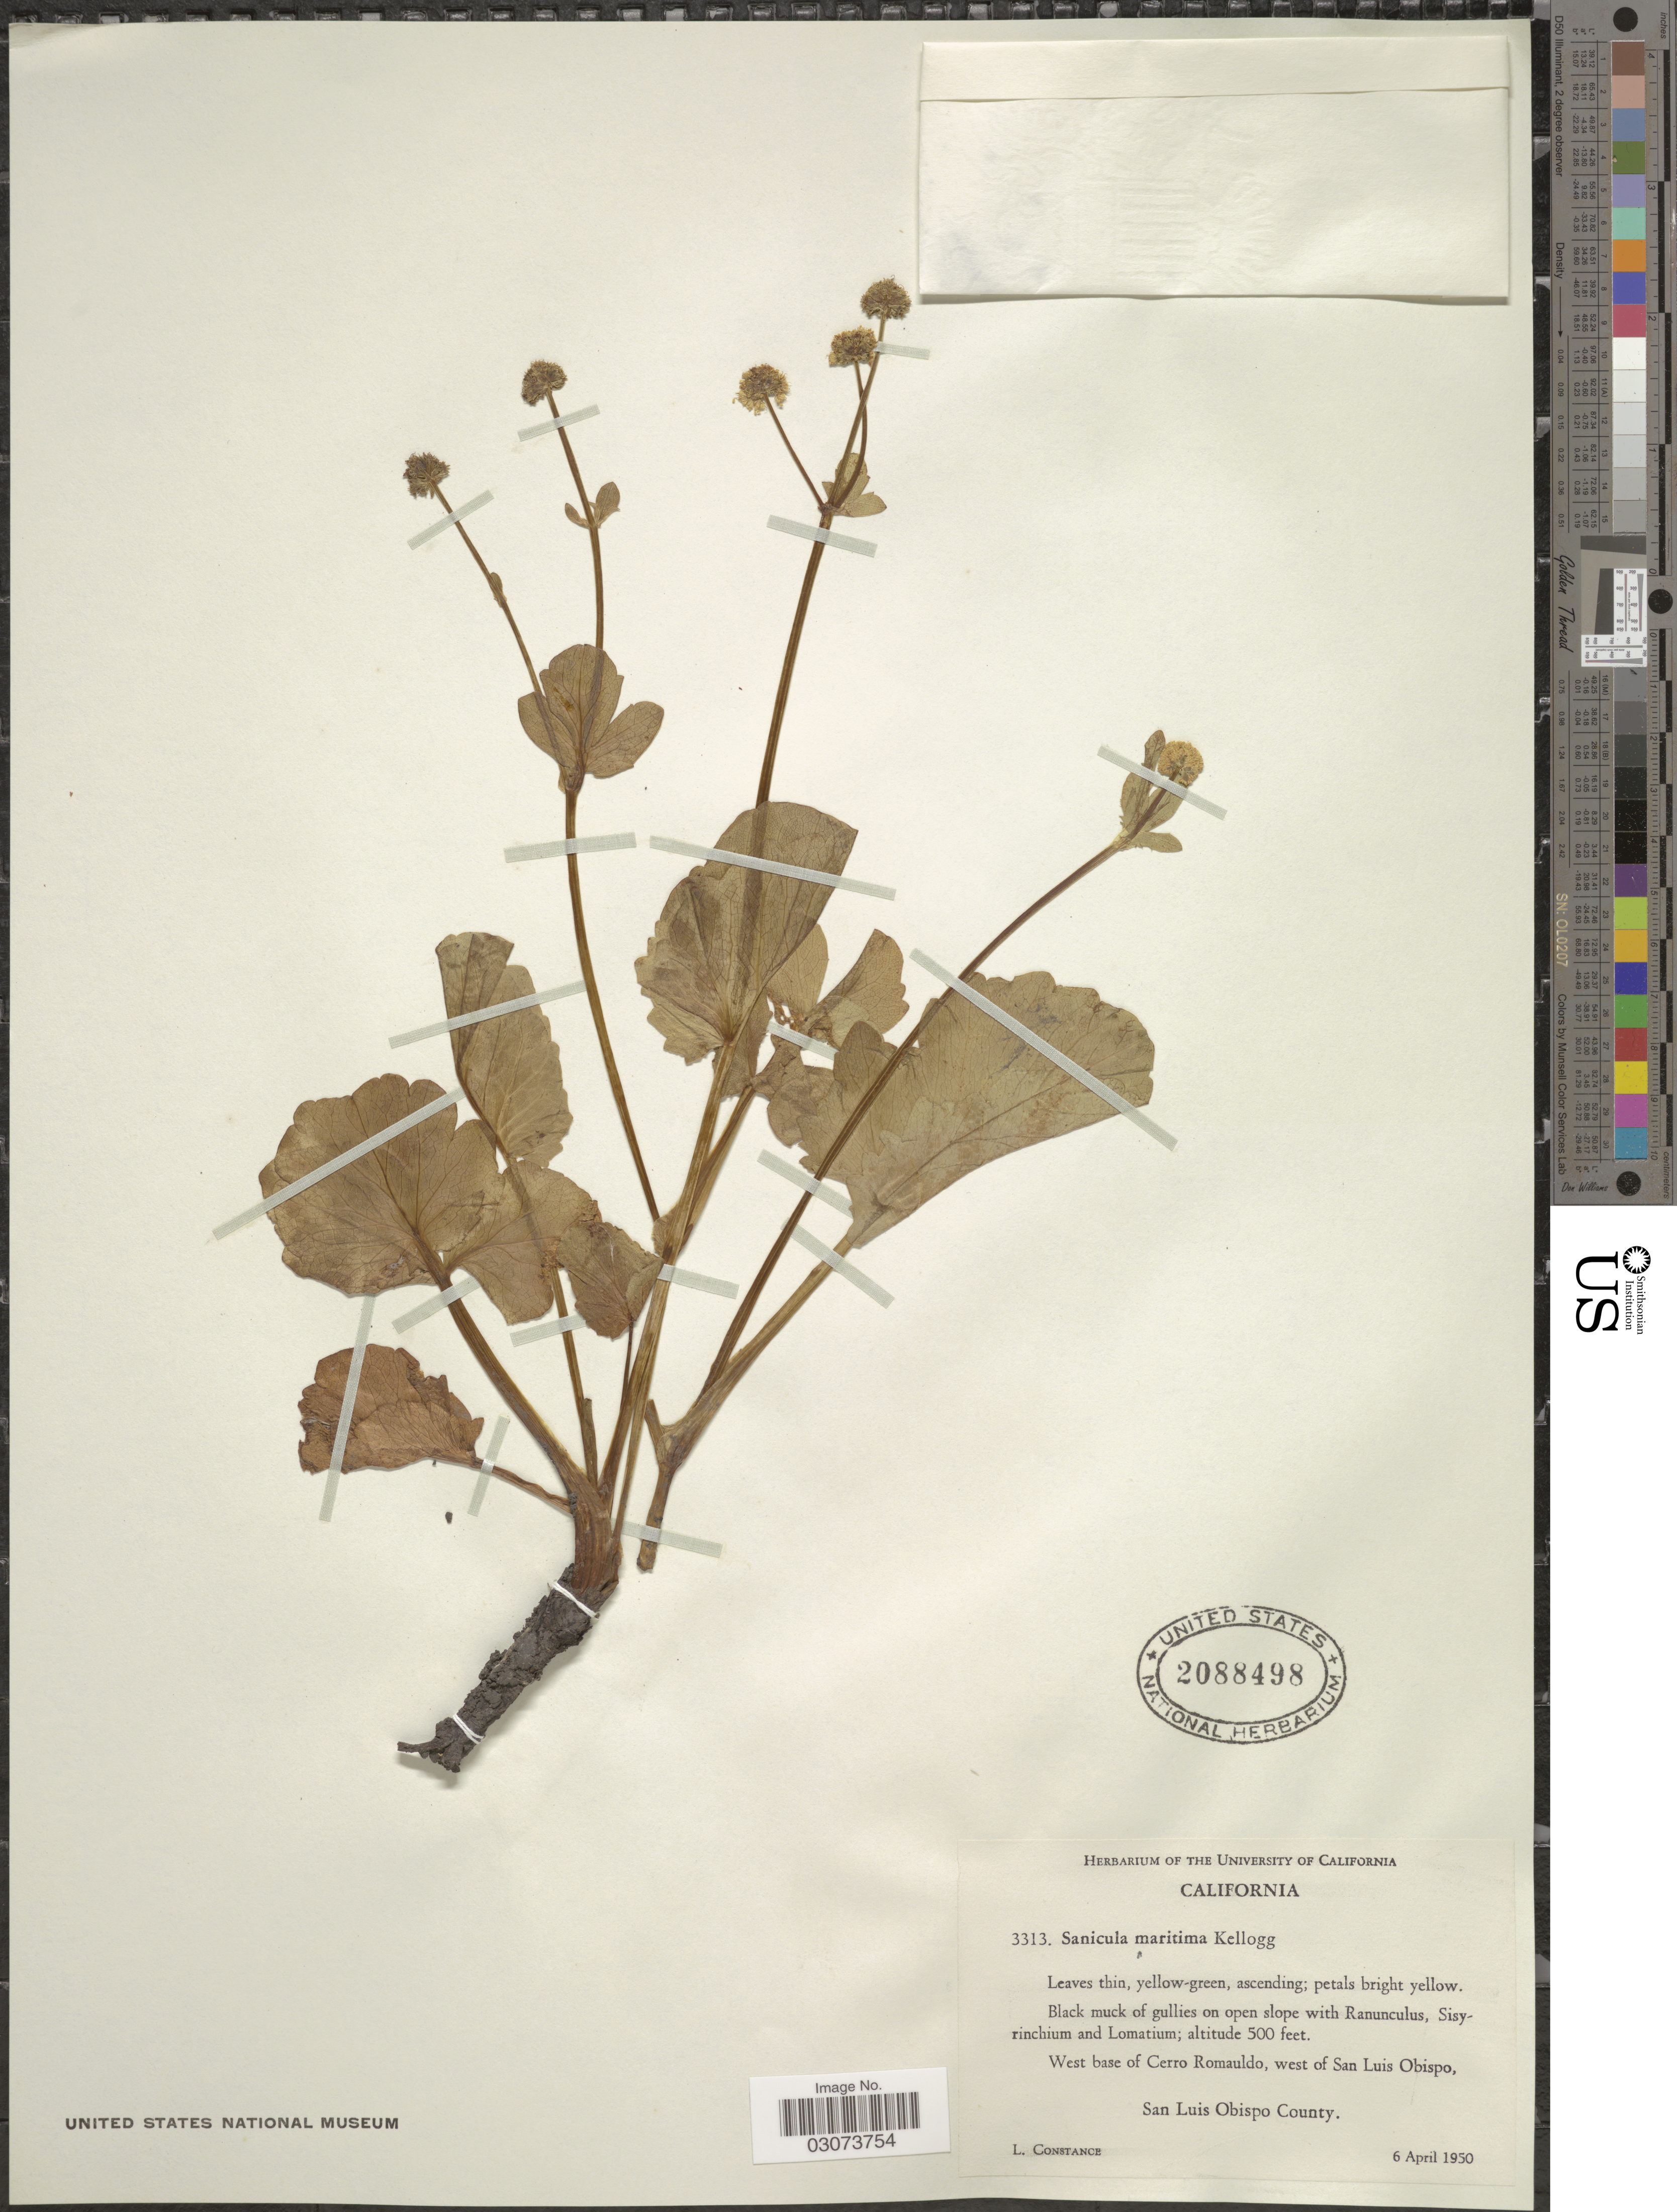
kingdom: Plantae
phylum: Tracheophyta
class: Magnoliopsida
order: Apiales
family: Apiaceae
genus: Sanicula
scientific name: Sanicula maritima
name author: Kellogg ex S. Watson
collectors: L. Constance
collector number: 3313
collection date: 1950-04-06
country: United States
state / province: California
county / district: San Luis Obispo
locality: West base of Cerro Romauldo, west of San Luis Obispo, San Luis Obispo County.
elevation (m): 152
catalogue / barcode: US 2088498